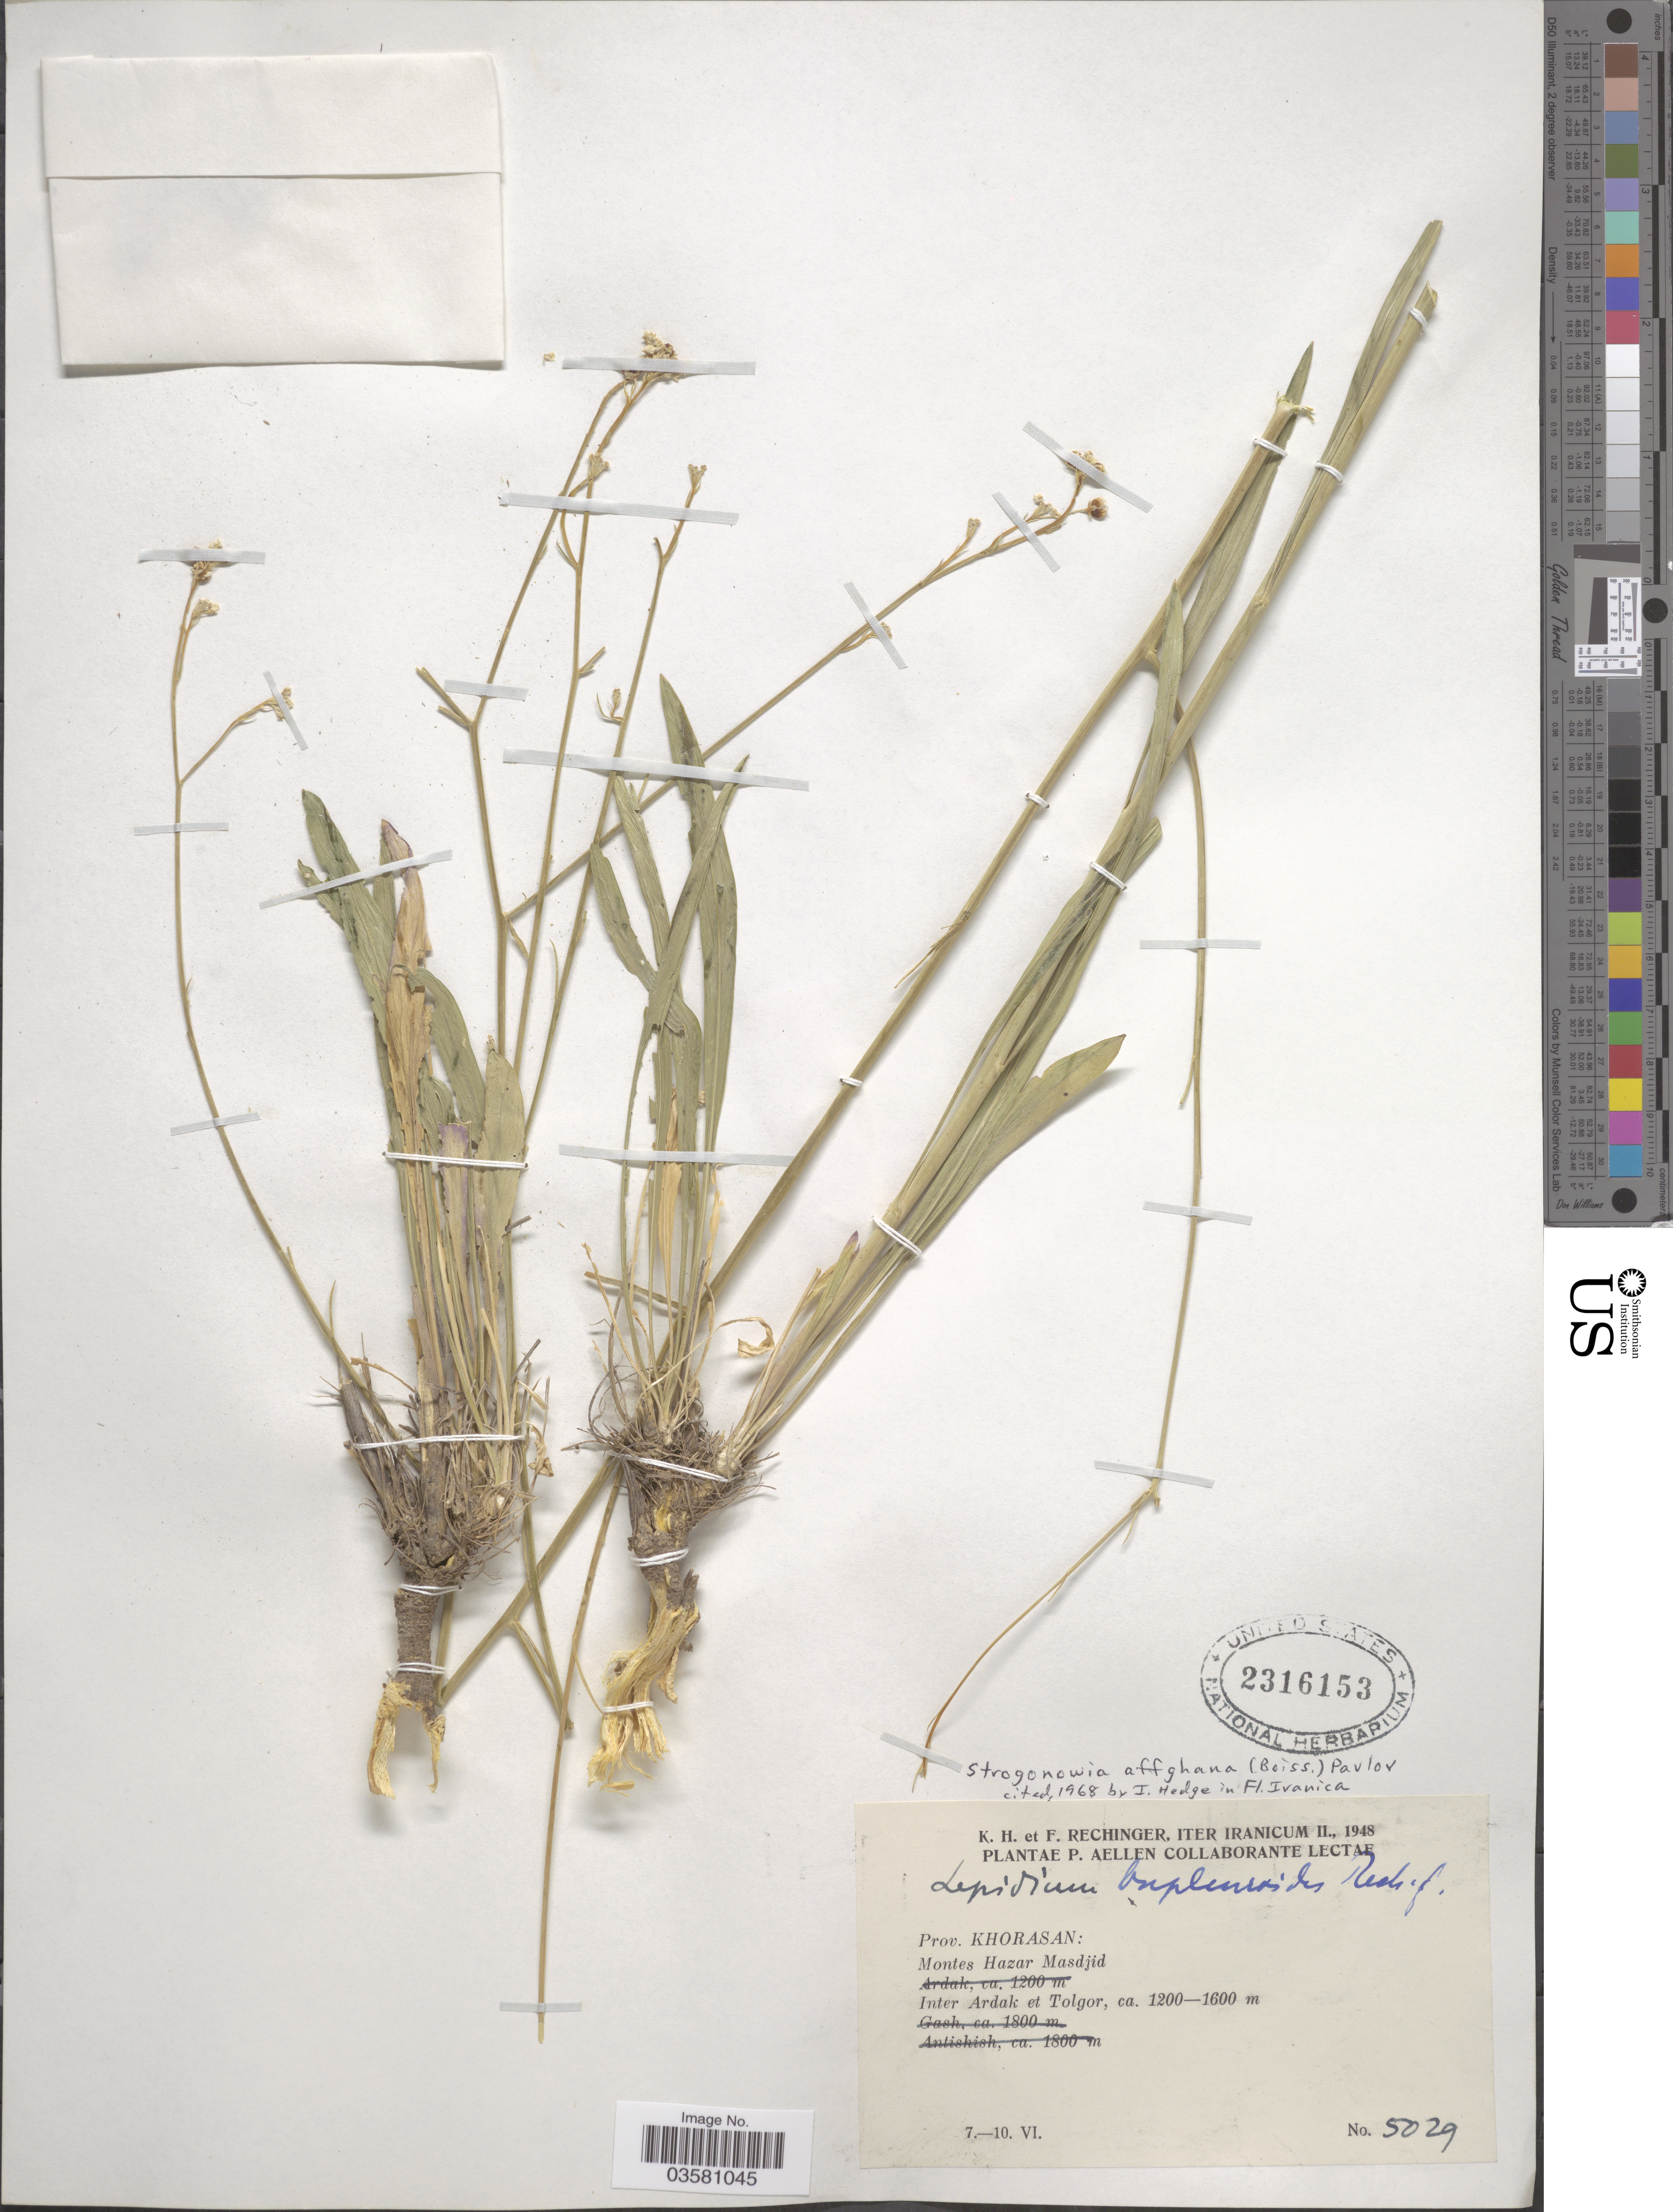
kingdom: Plantae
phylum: Tracheophyta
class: Magnoliopsida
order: Brassicales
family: Brassicaceae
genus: Lepidium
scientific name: Lepidium affghanum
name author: Boiss.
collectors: K. H. Rechinger & F. Rechinger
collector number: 5029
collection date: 1948-06-07/1948-06-10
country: Iran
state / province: Khorasan [obsolete]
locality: Iter Iranicum. Prov. Khorasan: Montes Hazar Masdjid. Inter Ardak et Tolgor.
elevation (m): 1200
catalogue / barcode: US 2316153